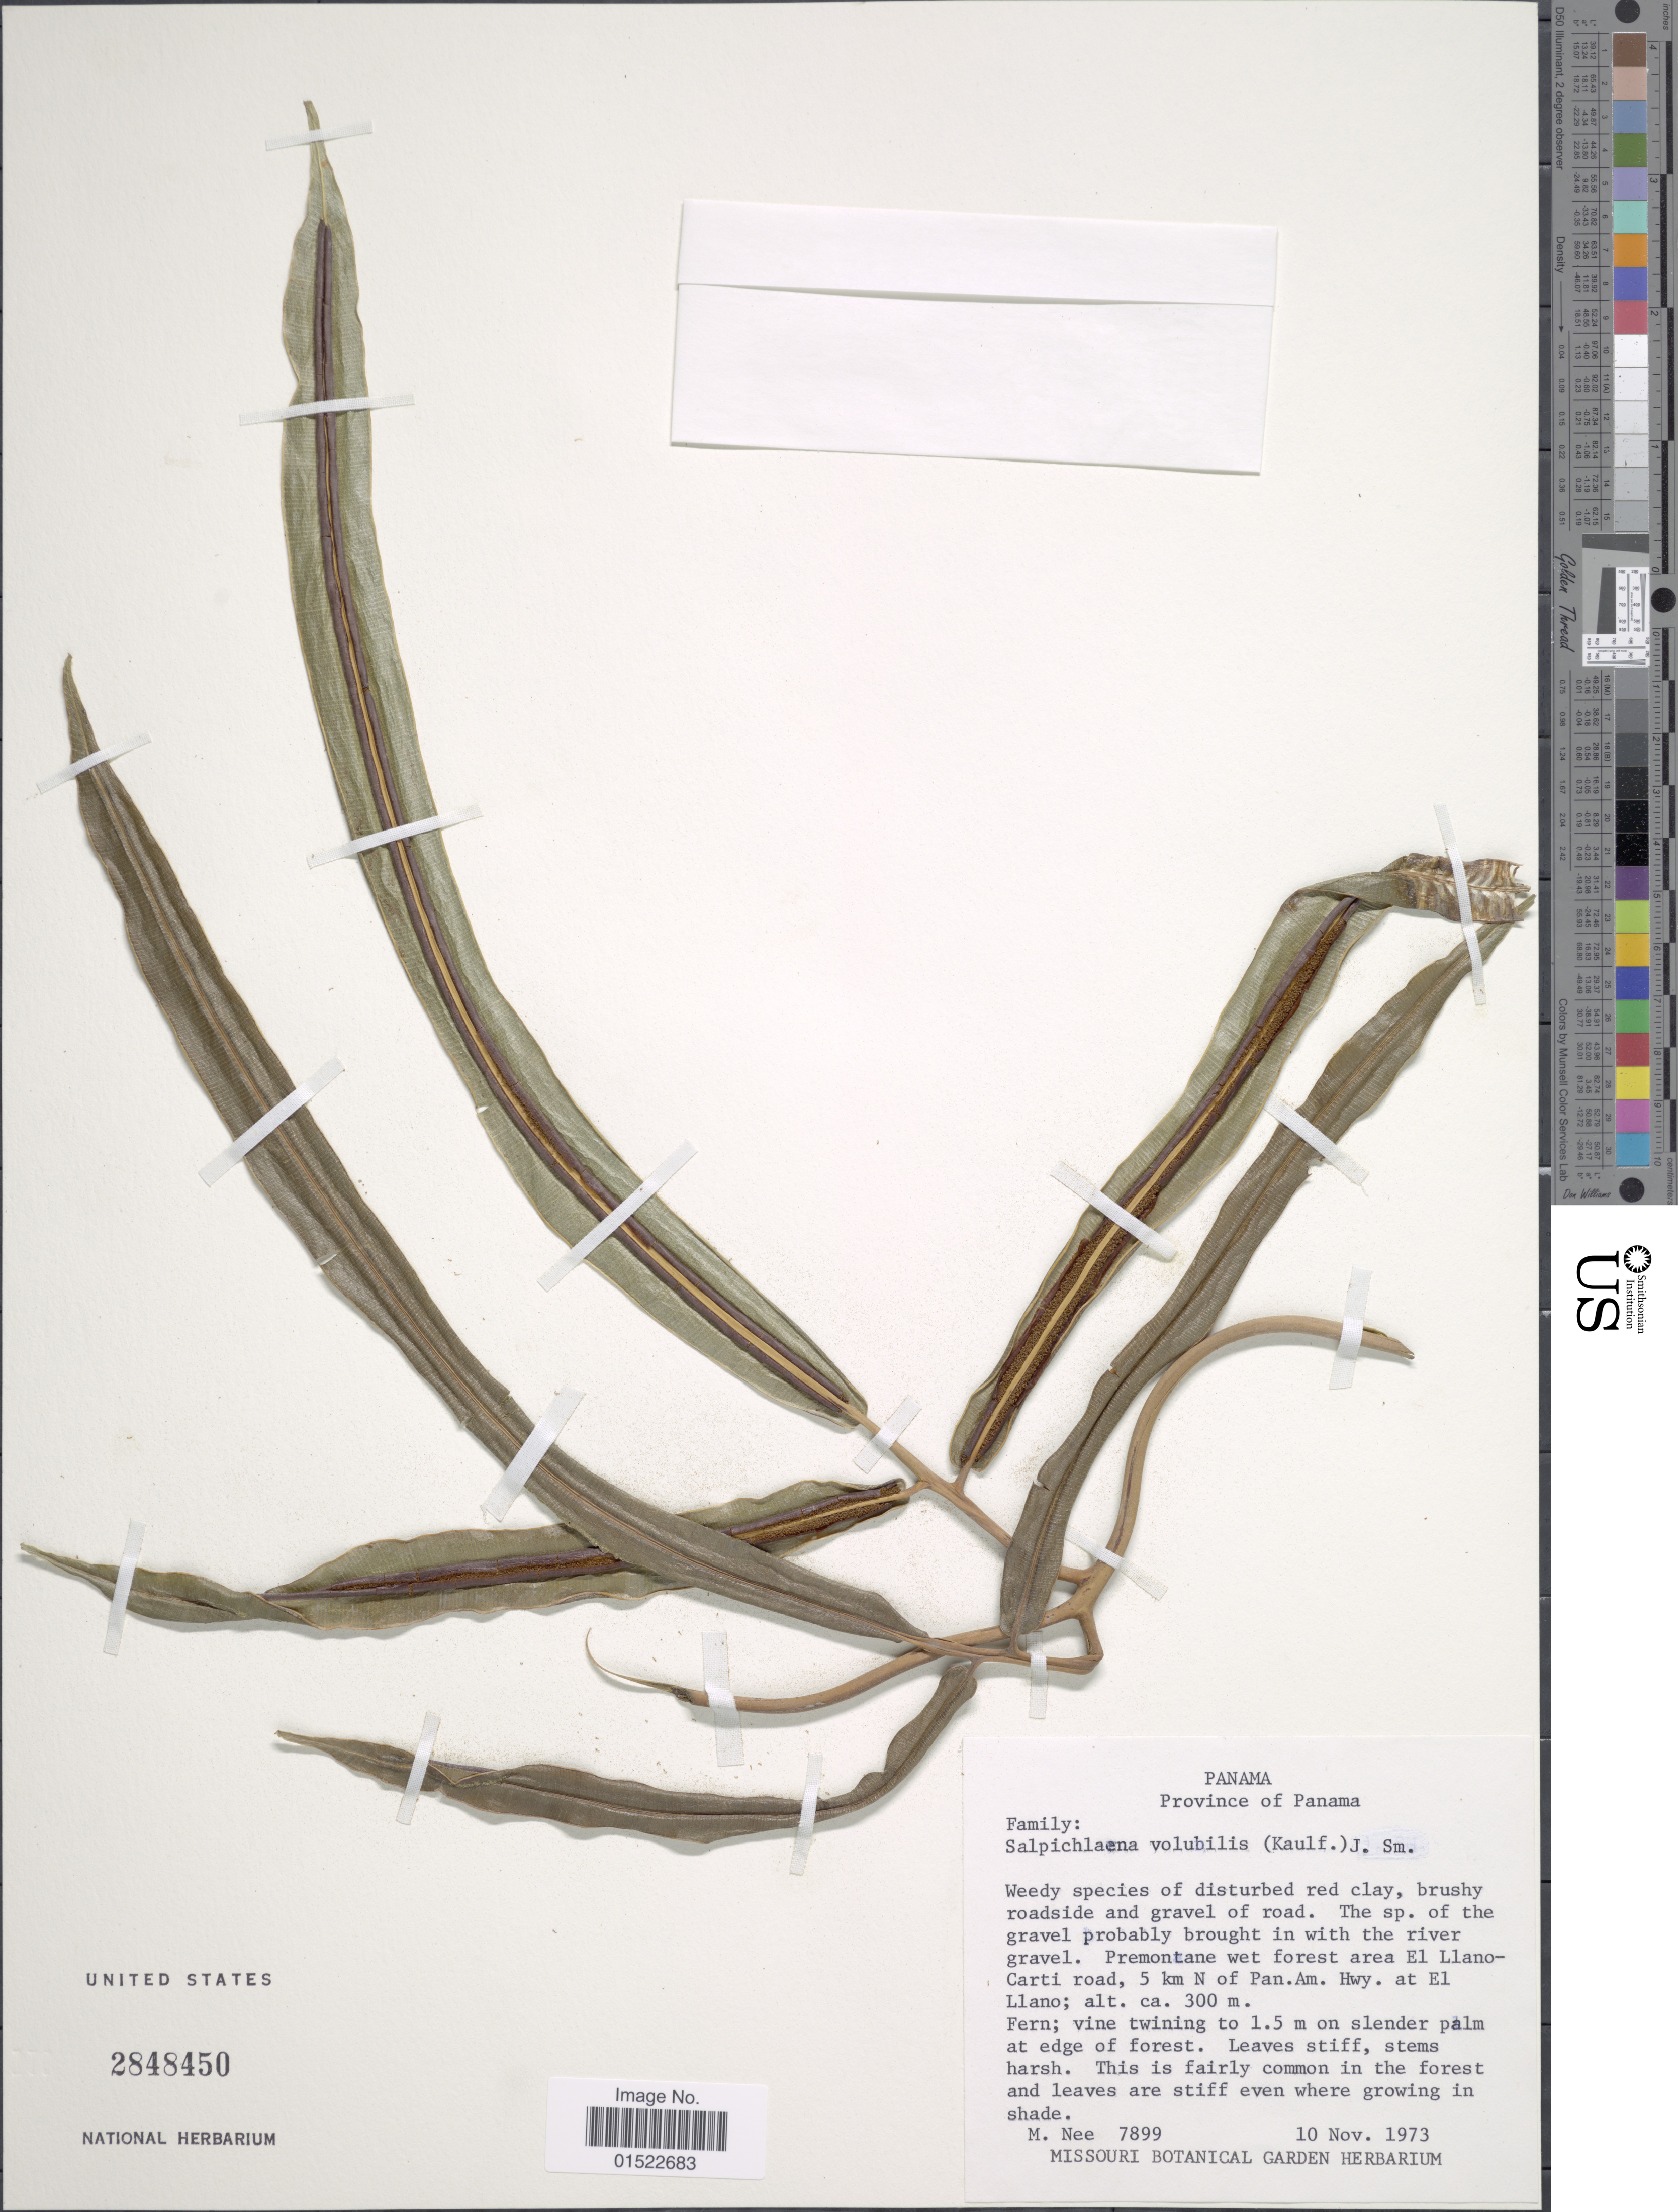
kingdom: Plantae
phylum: Tracheophyta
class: Polypodiopsida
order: Polypodiales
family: Blechnaceae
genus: Salpichlaena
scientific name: Salpichlaena volubilis subsp. volubilis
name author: (Kaulf.) J. Sm.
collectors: M. Nee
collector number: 7899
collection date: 1973-11-10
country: Panama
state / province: Panamá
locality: Premontane wet forest area El Llano-Carti road, 5 km N of Pan.Am.Hwy. at El Llano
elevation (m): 300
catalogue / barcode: US 2848450